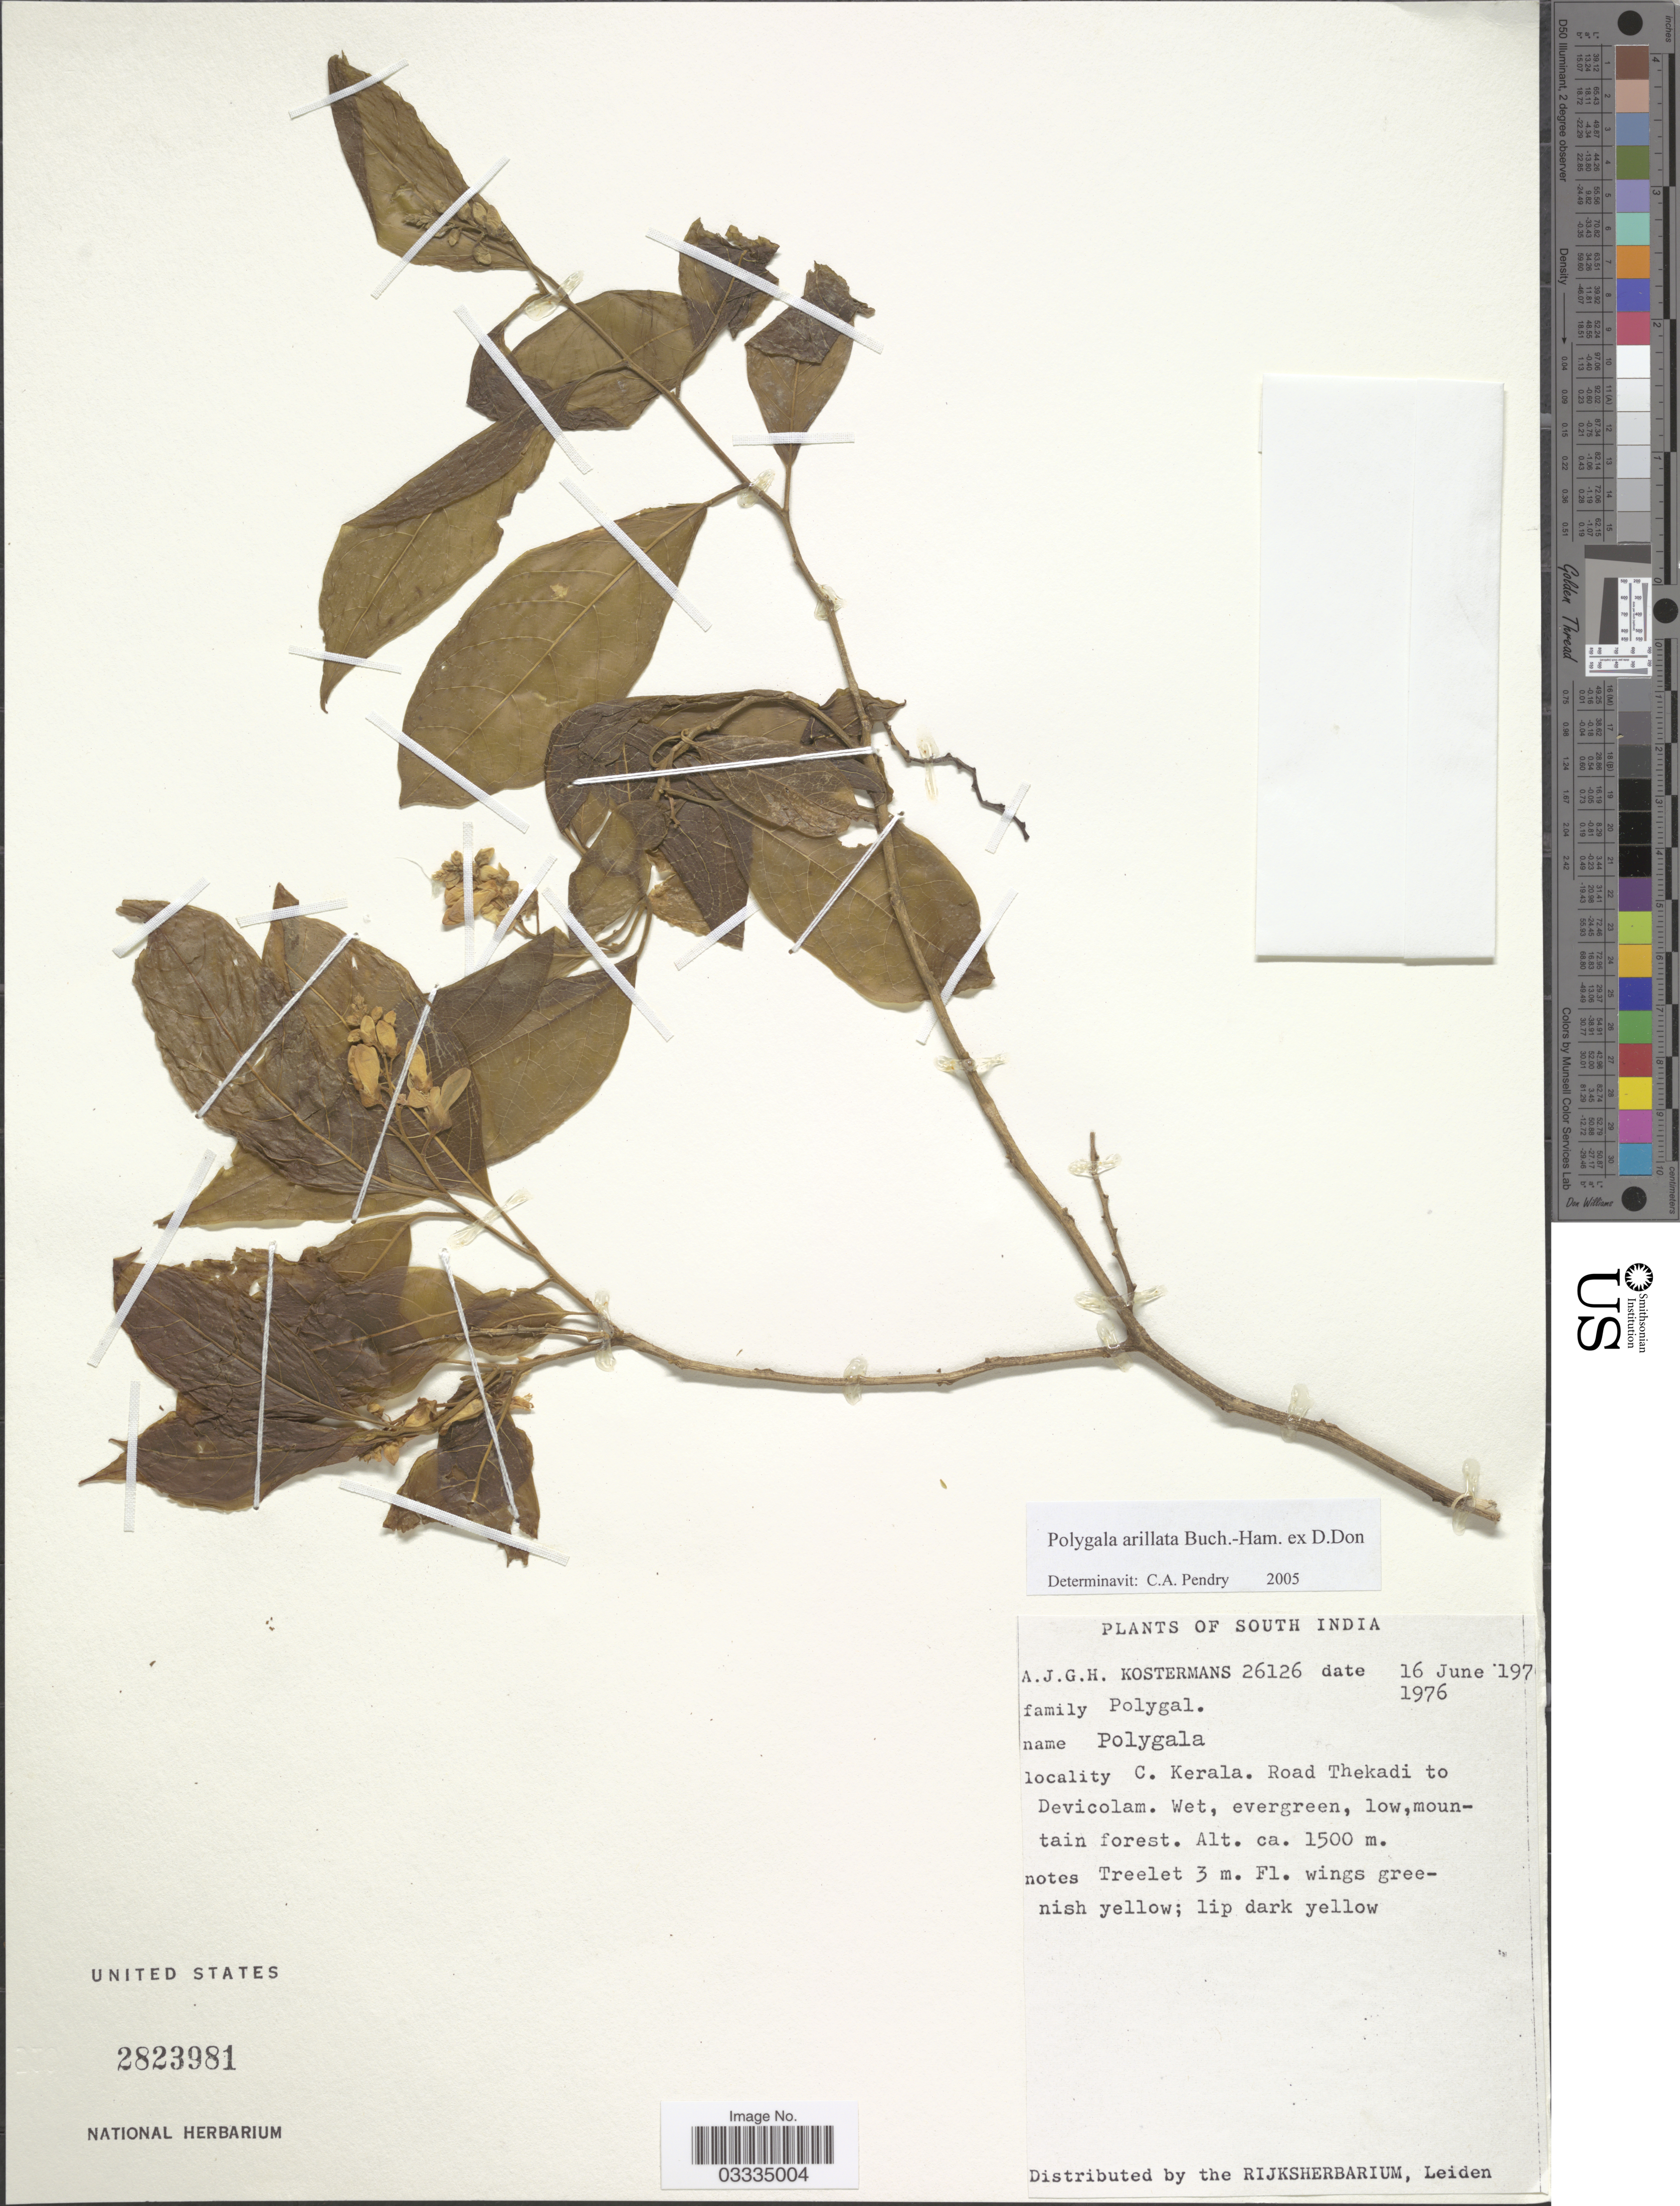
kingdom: Plantae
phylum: Tracheophyta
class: Magnoliopsida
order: Fabales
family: Polygalaceae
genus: Polygala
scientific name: Polygala arillata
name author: Buch.-Ham. ex D. Don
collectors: A. J. G. Kostermans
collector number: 26126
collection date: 1976-06-16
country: India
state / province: Kerala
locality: South India. C. Kerala. Road Thekadi to Devicolam.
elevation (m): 1500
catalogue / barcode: US 2823981